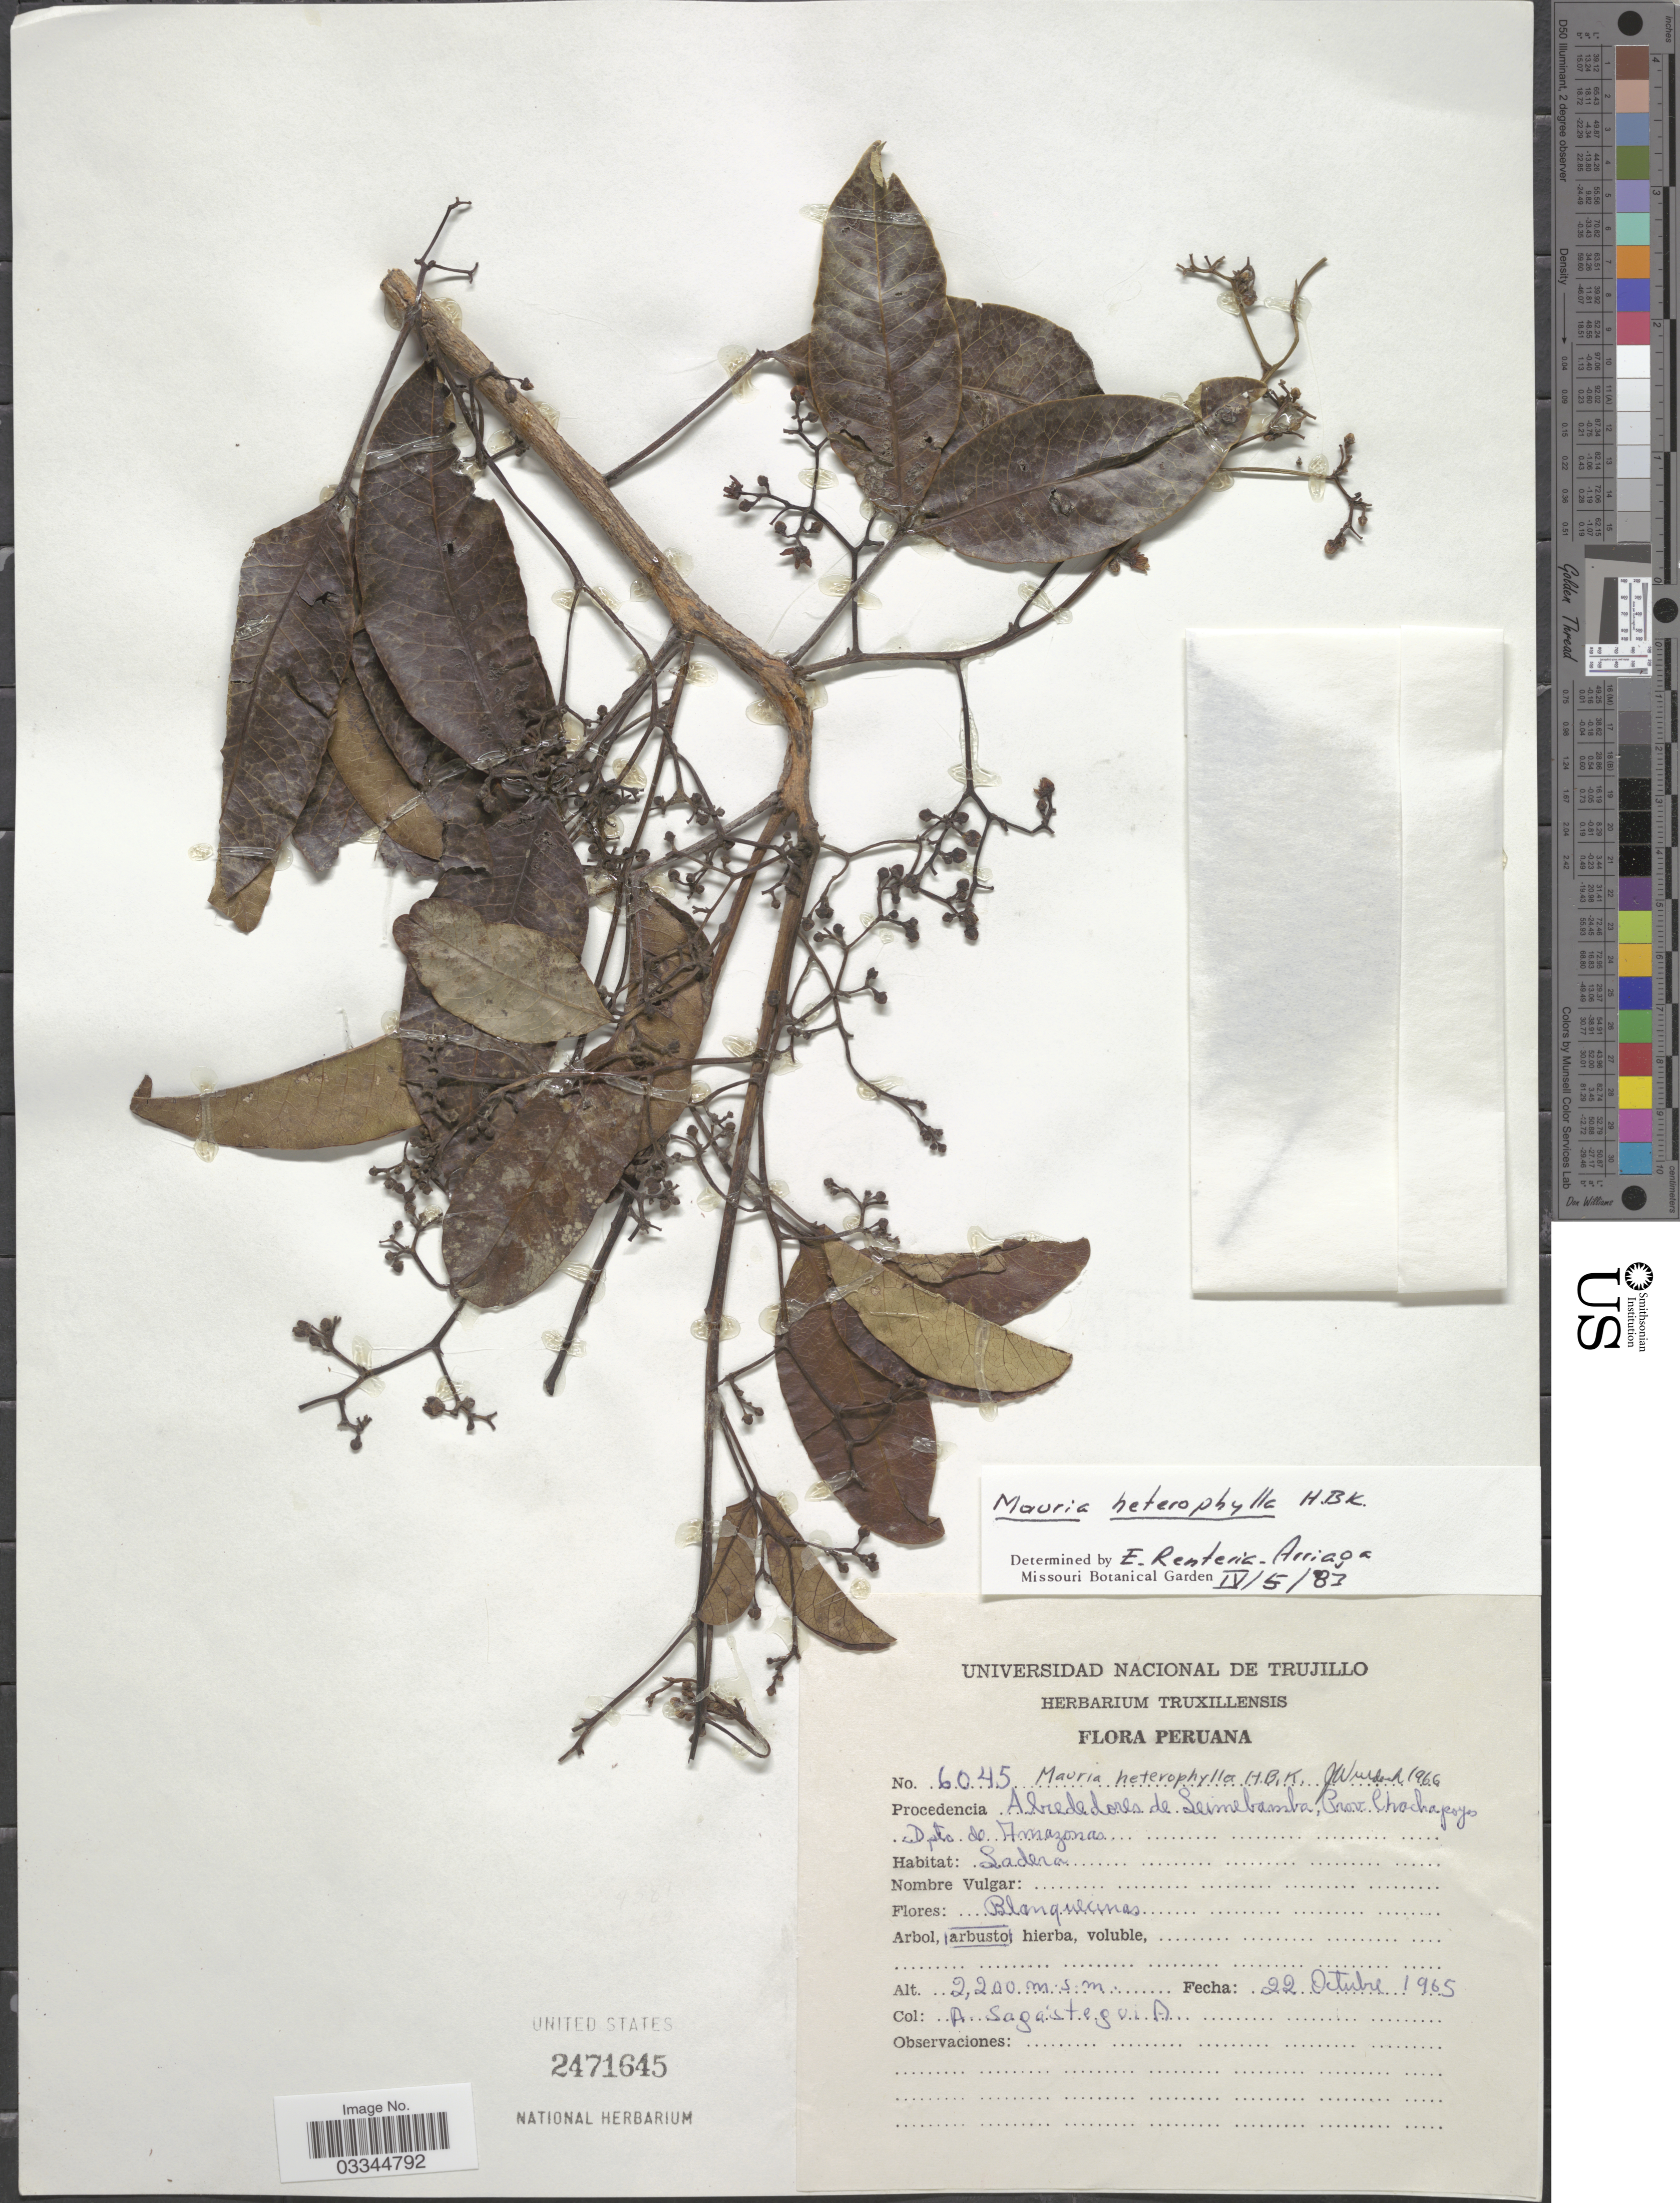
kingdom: Plantae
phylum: Tracheophyta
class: Magnoliopsida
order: Sapindales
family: Anacardiaceae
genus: Mauria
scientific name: Mauria heterophylla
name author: Kunth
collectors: A. Sagástegui A.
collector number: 6045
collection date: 1965-10-22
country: Peru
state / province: Amazonas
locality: Procedencia Alrededores de Leimebamba, Prov. Chachapoyas, Dpto. de Amazonas.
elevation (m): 2200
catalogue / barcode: US 2471645